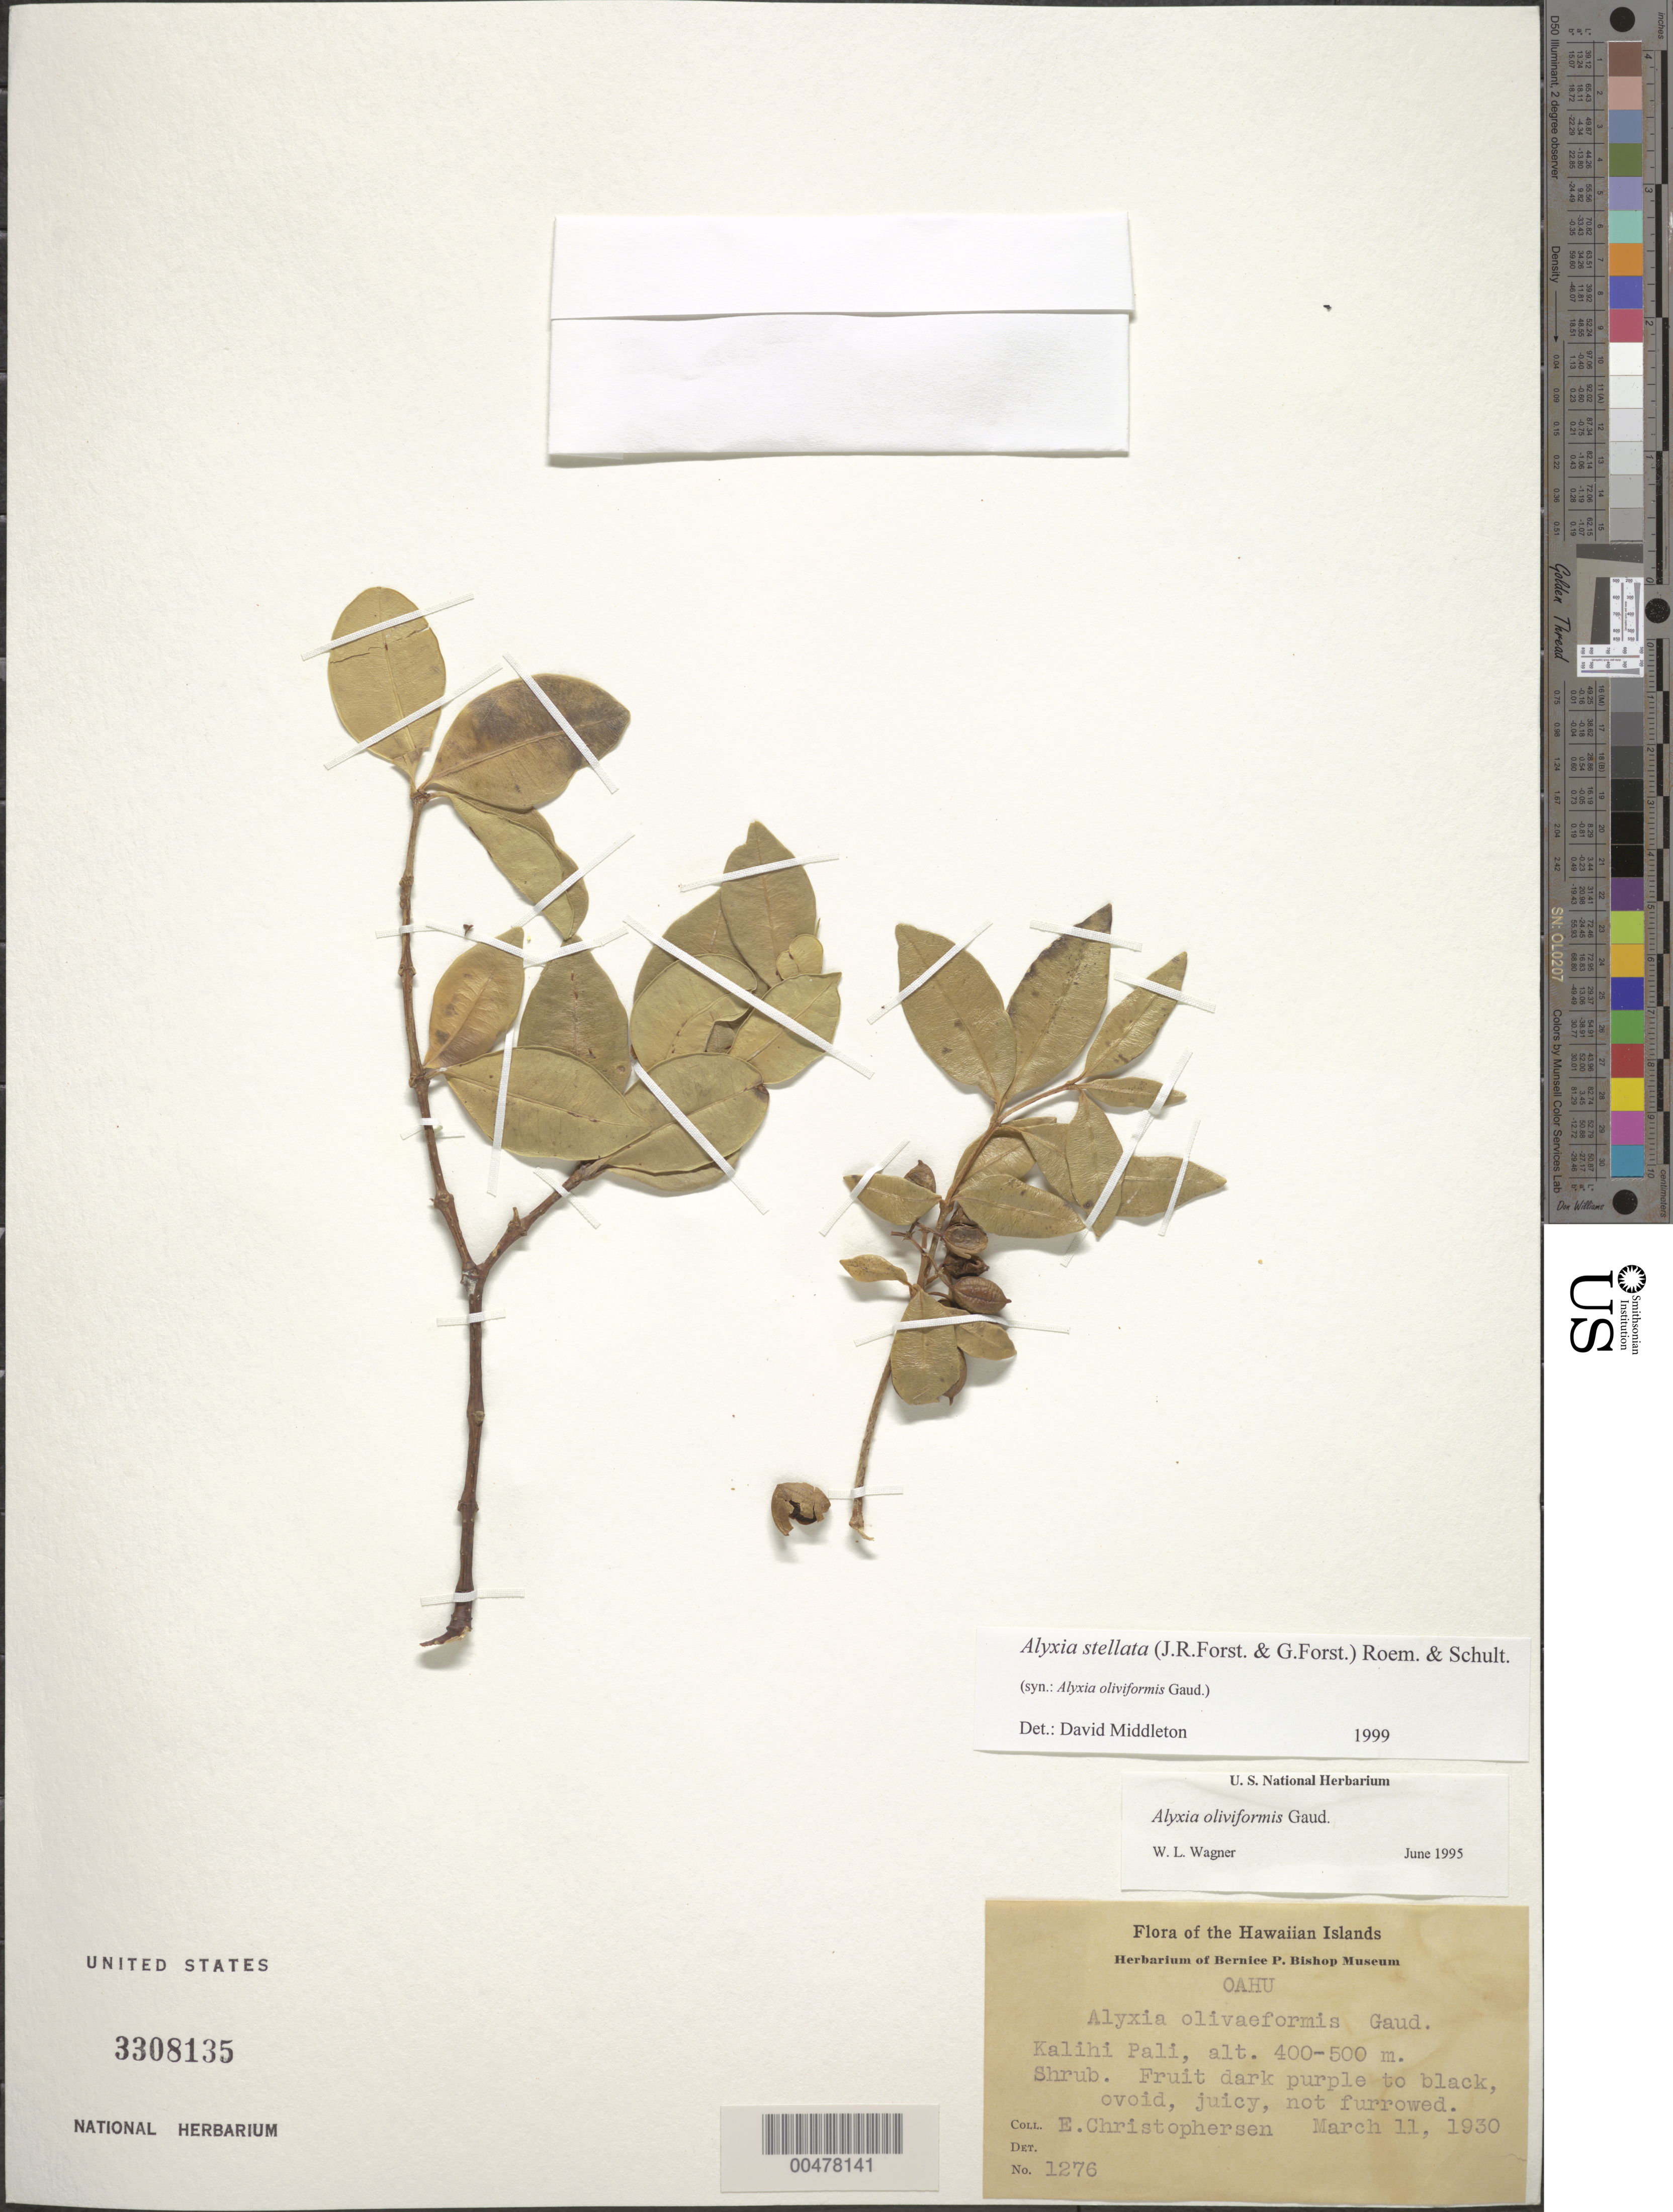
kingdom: Plantae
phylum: Tracheophyta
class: Magnoliopsida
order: Gentianales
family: Apocynaceae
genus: Alyxia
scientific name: Alyxia stellata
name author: (J.R. Forst. & G. Forst.) Roem. & Schult.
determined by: Middleton, D. J.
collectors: E. Christophersen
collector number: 1276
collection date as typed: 11 Mar 1930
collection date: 1930-03-11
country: United States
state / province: Hawaii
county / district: Honolulu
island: Oahu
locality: Kalihi Pali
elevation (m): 400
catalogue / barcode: US 3308135